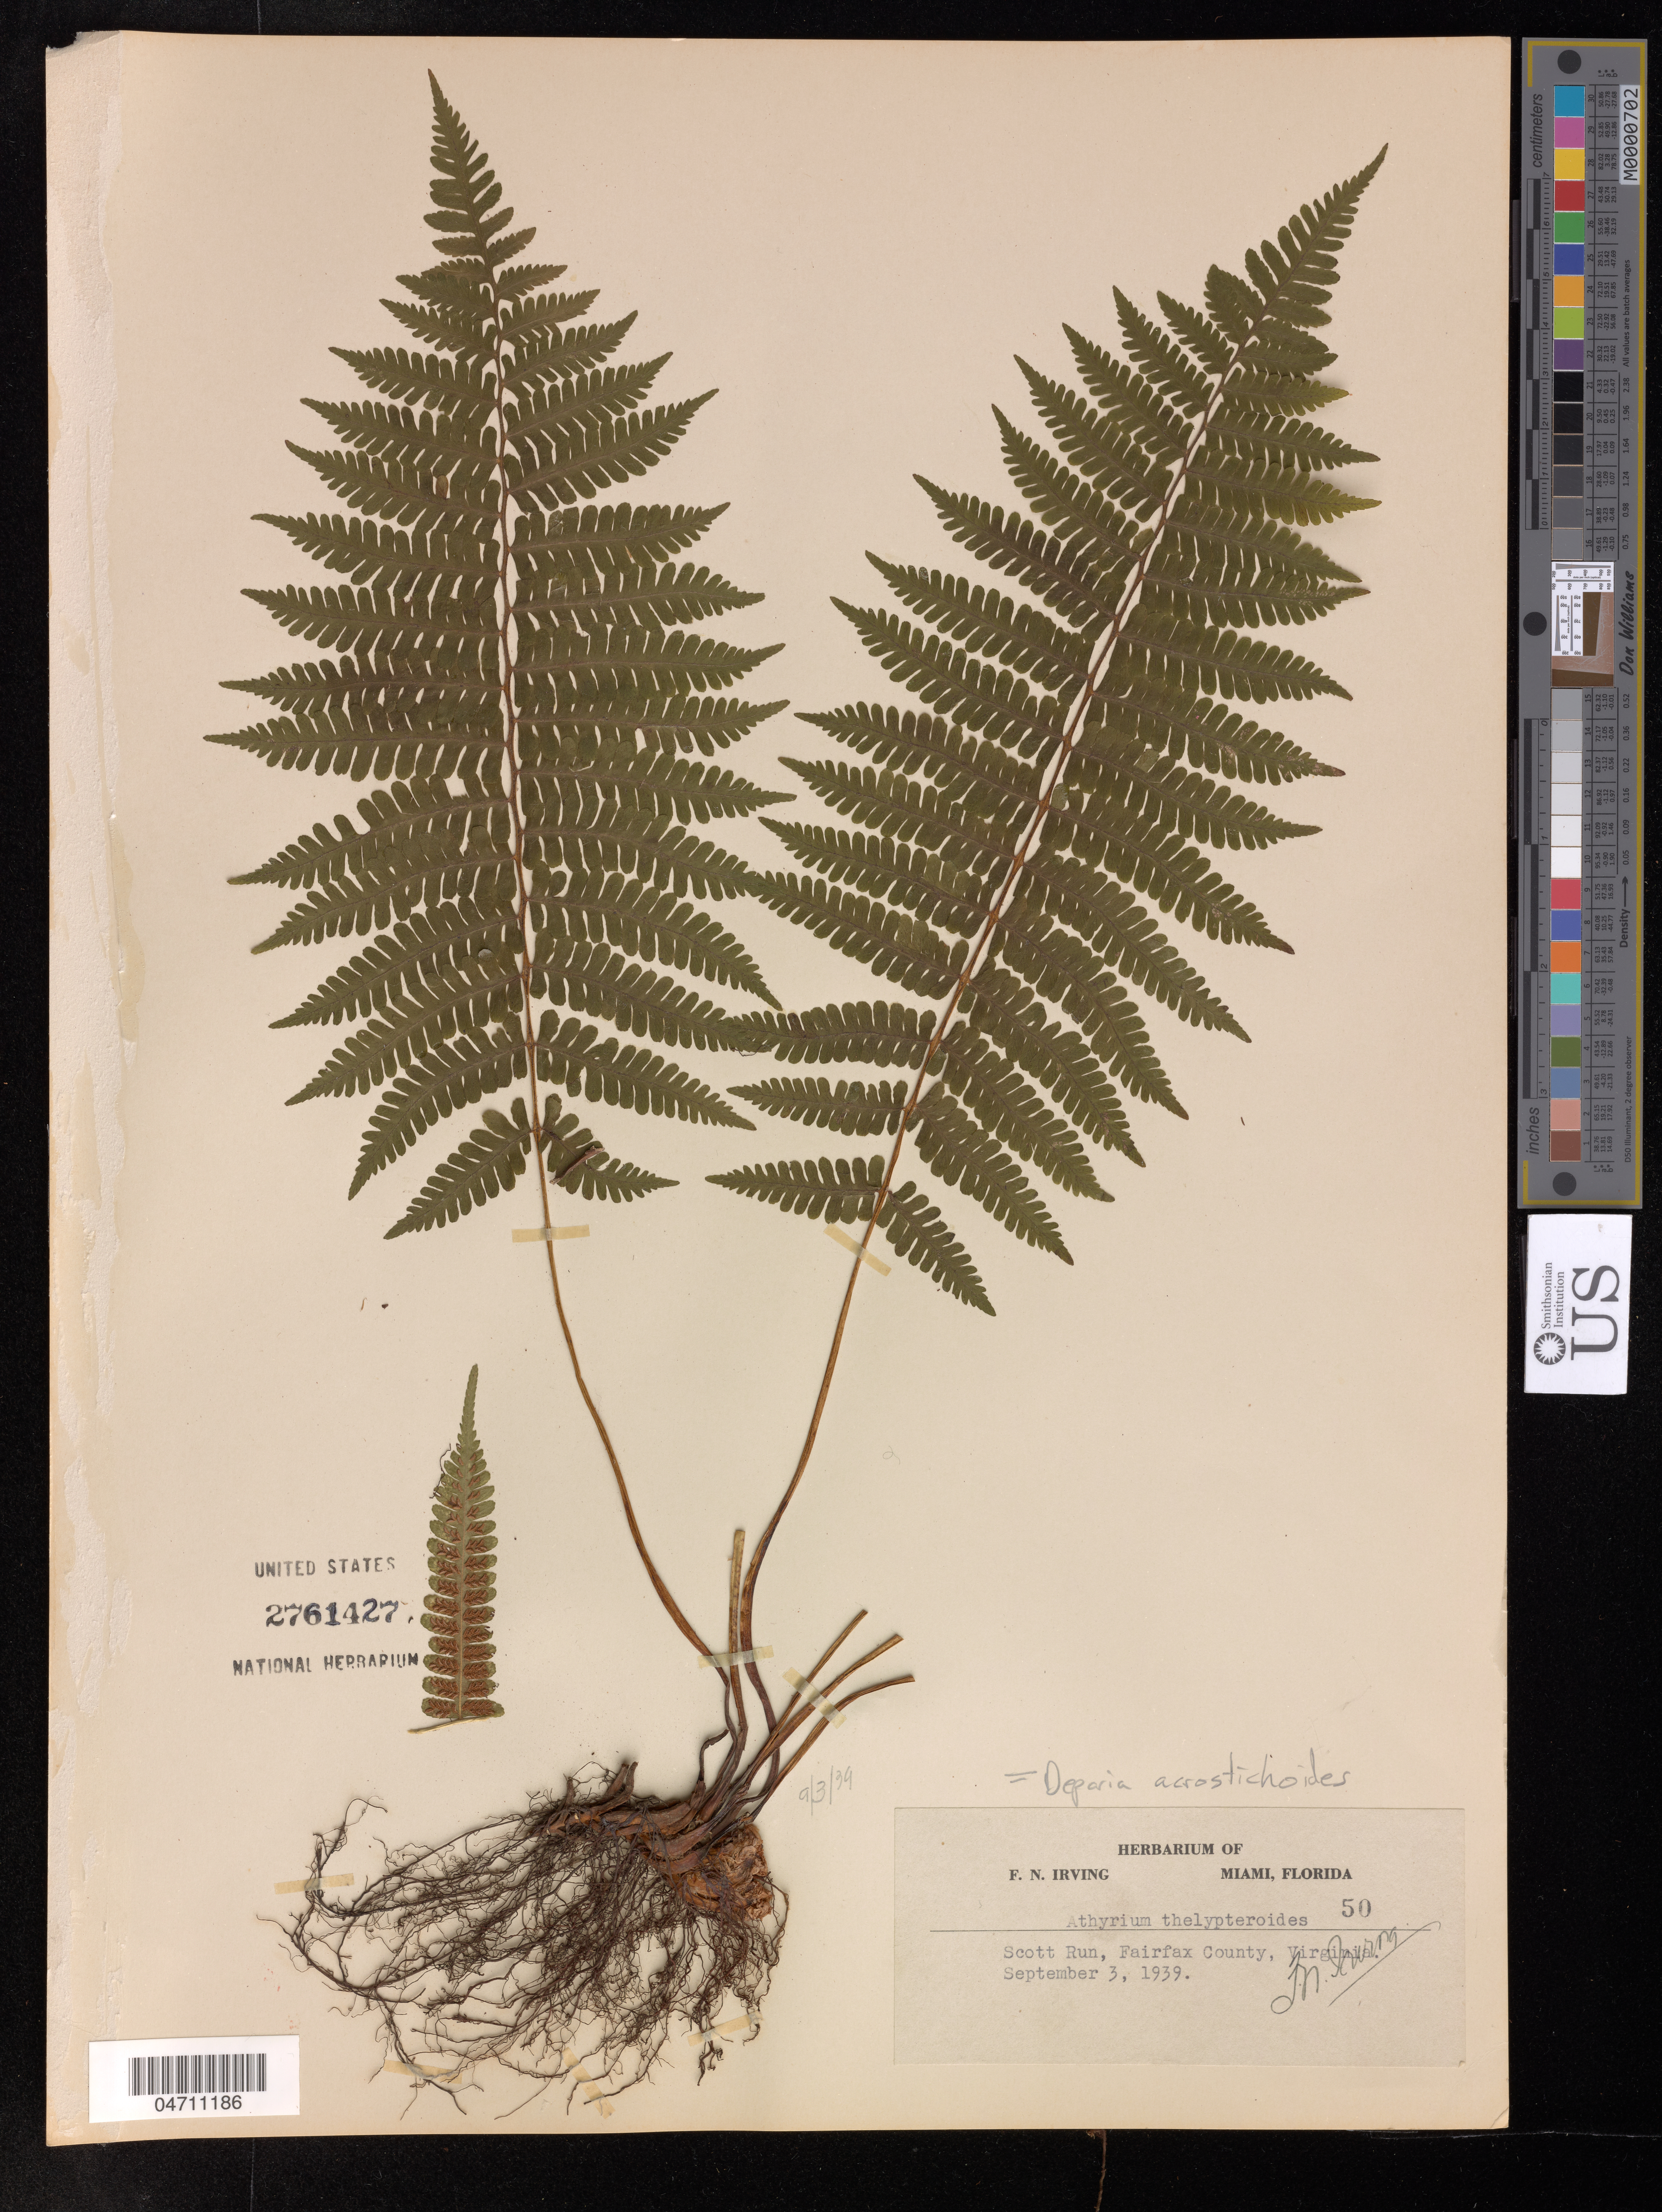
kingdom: Plantae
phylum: Tracheophyta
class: Polypodiopsida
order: Polypodiales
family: Athyriaceae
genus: Deparia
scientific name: Deparia acrostichoides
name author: (Sw.) M. Kato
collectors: F. Irving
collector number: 50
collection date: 1939-09-03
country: United States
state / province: Virginia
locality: Scott Run, Fairfax County.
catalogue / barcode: US 2761427